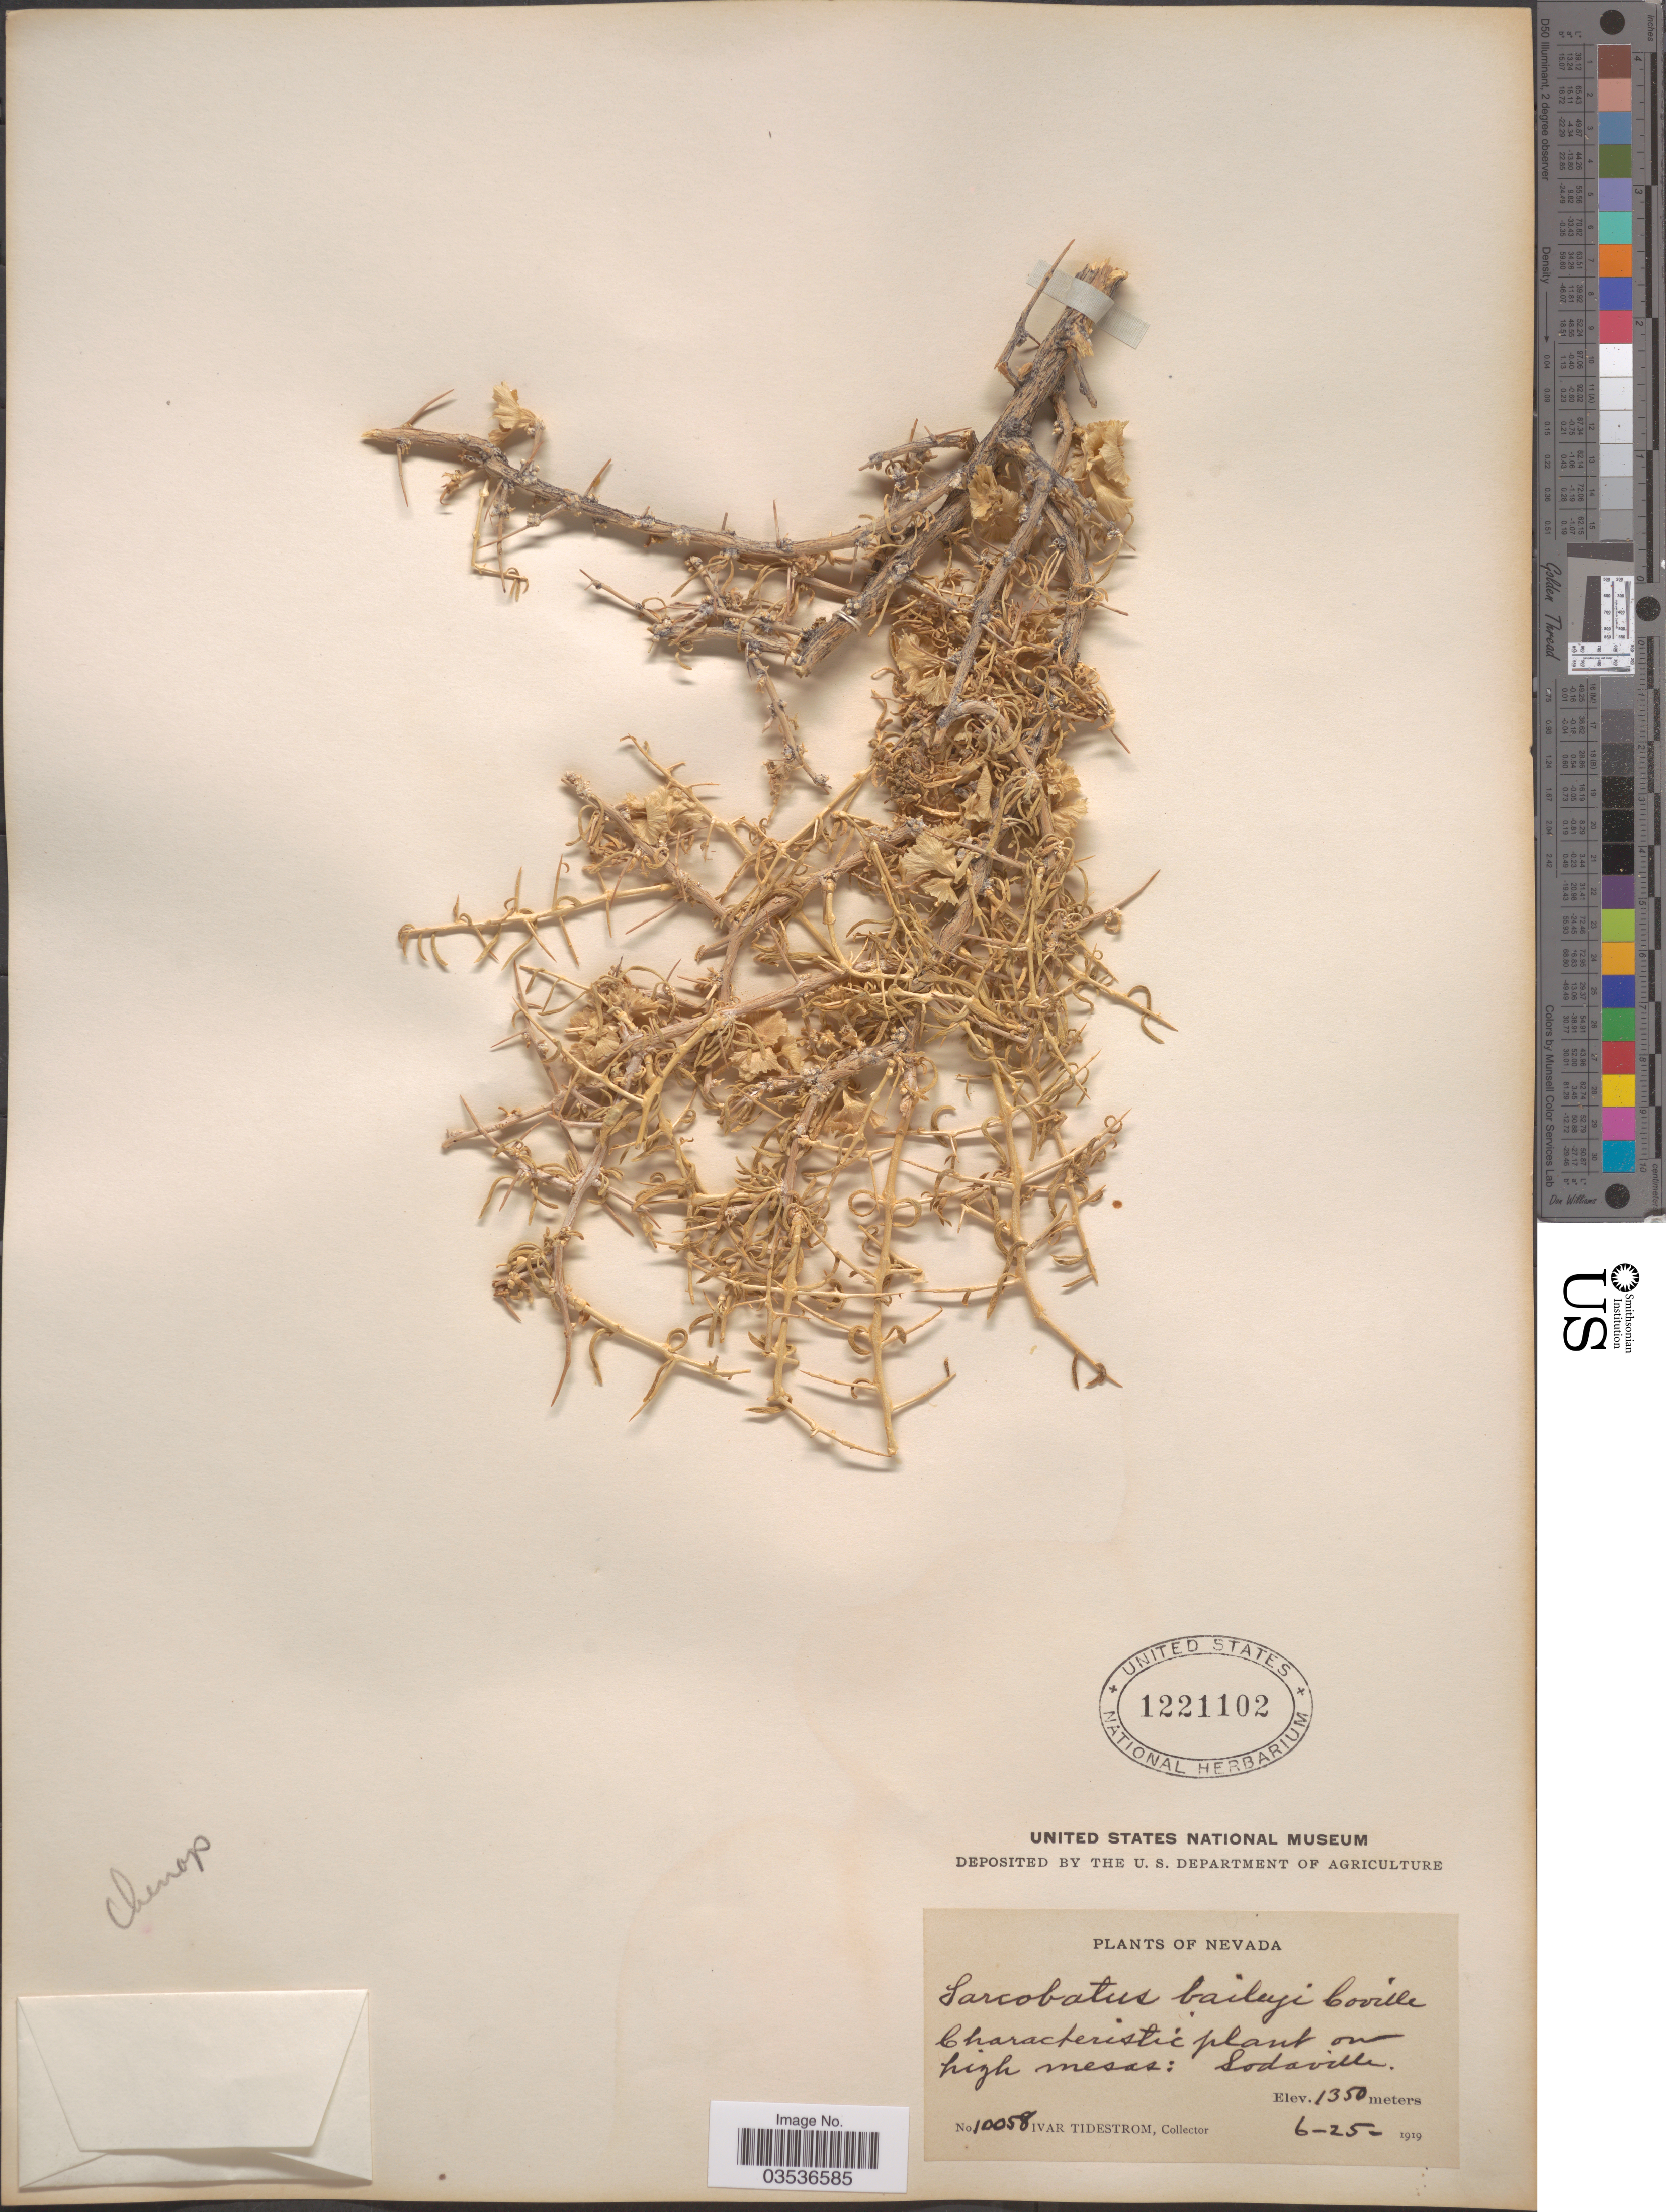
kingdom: Plantae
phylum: Tracheophyta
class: Magnoliopsida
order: Caryophyllales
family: Sarcobataceae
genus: Sarcobatus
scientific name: Sarcobatus baileyi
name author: Coville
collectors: I. F. Tidestrom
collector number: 10058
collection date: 1919-06-25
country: United States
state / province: Nevada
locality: Sodaville.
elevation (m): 1350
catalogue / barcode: US 1221102